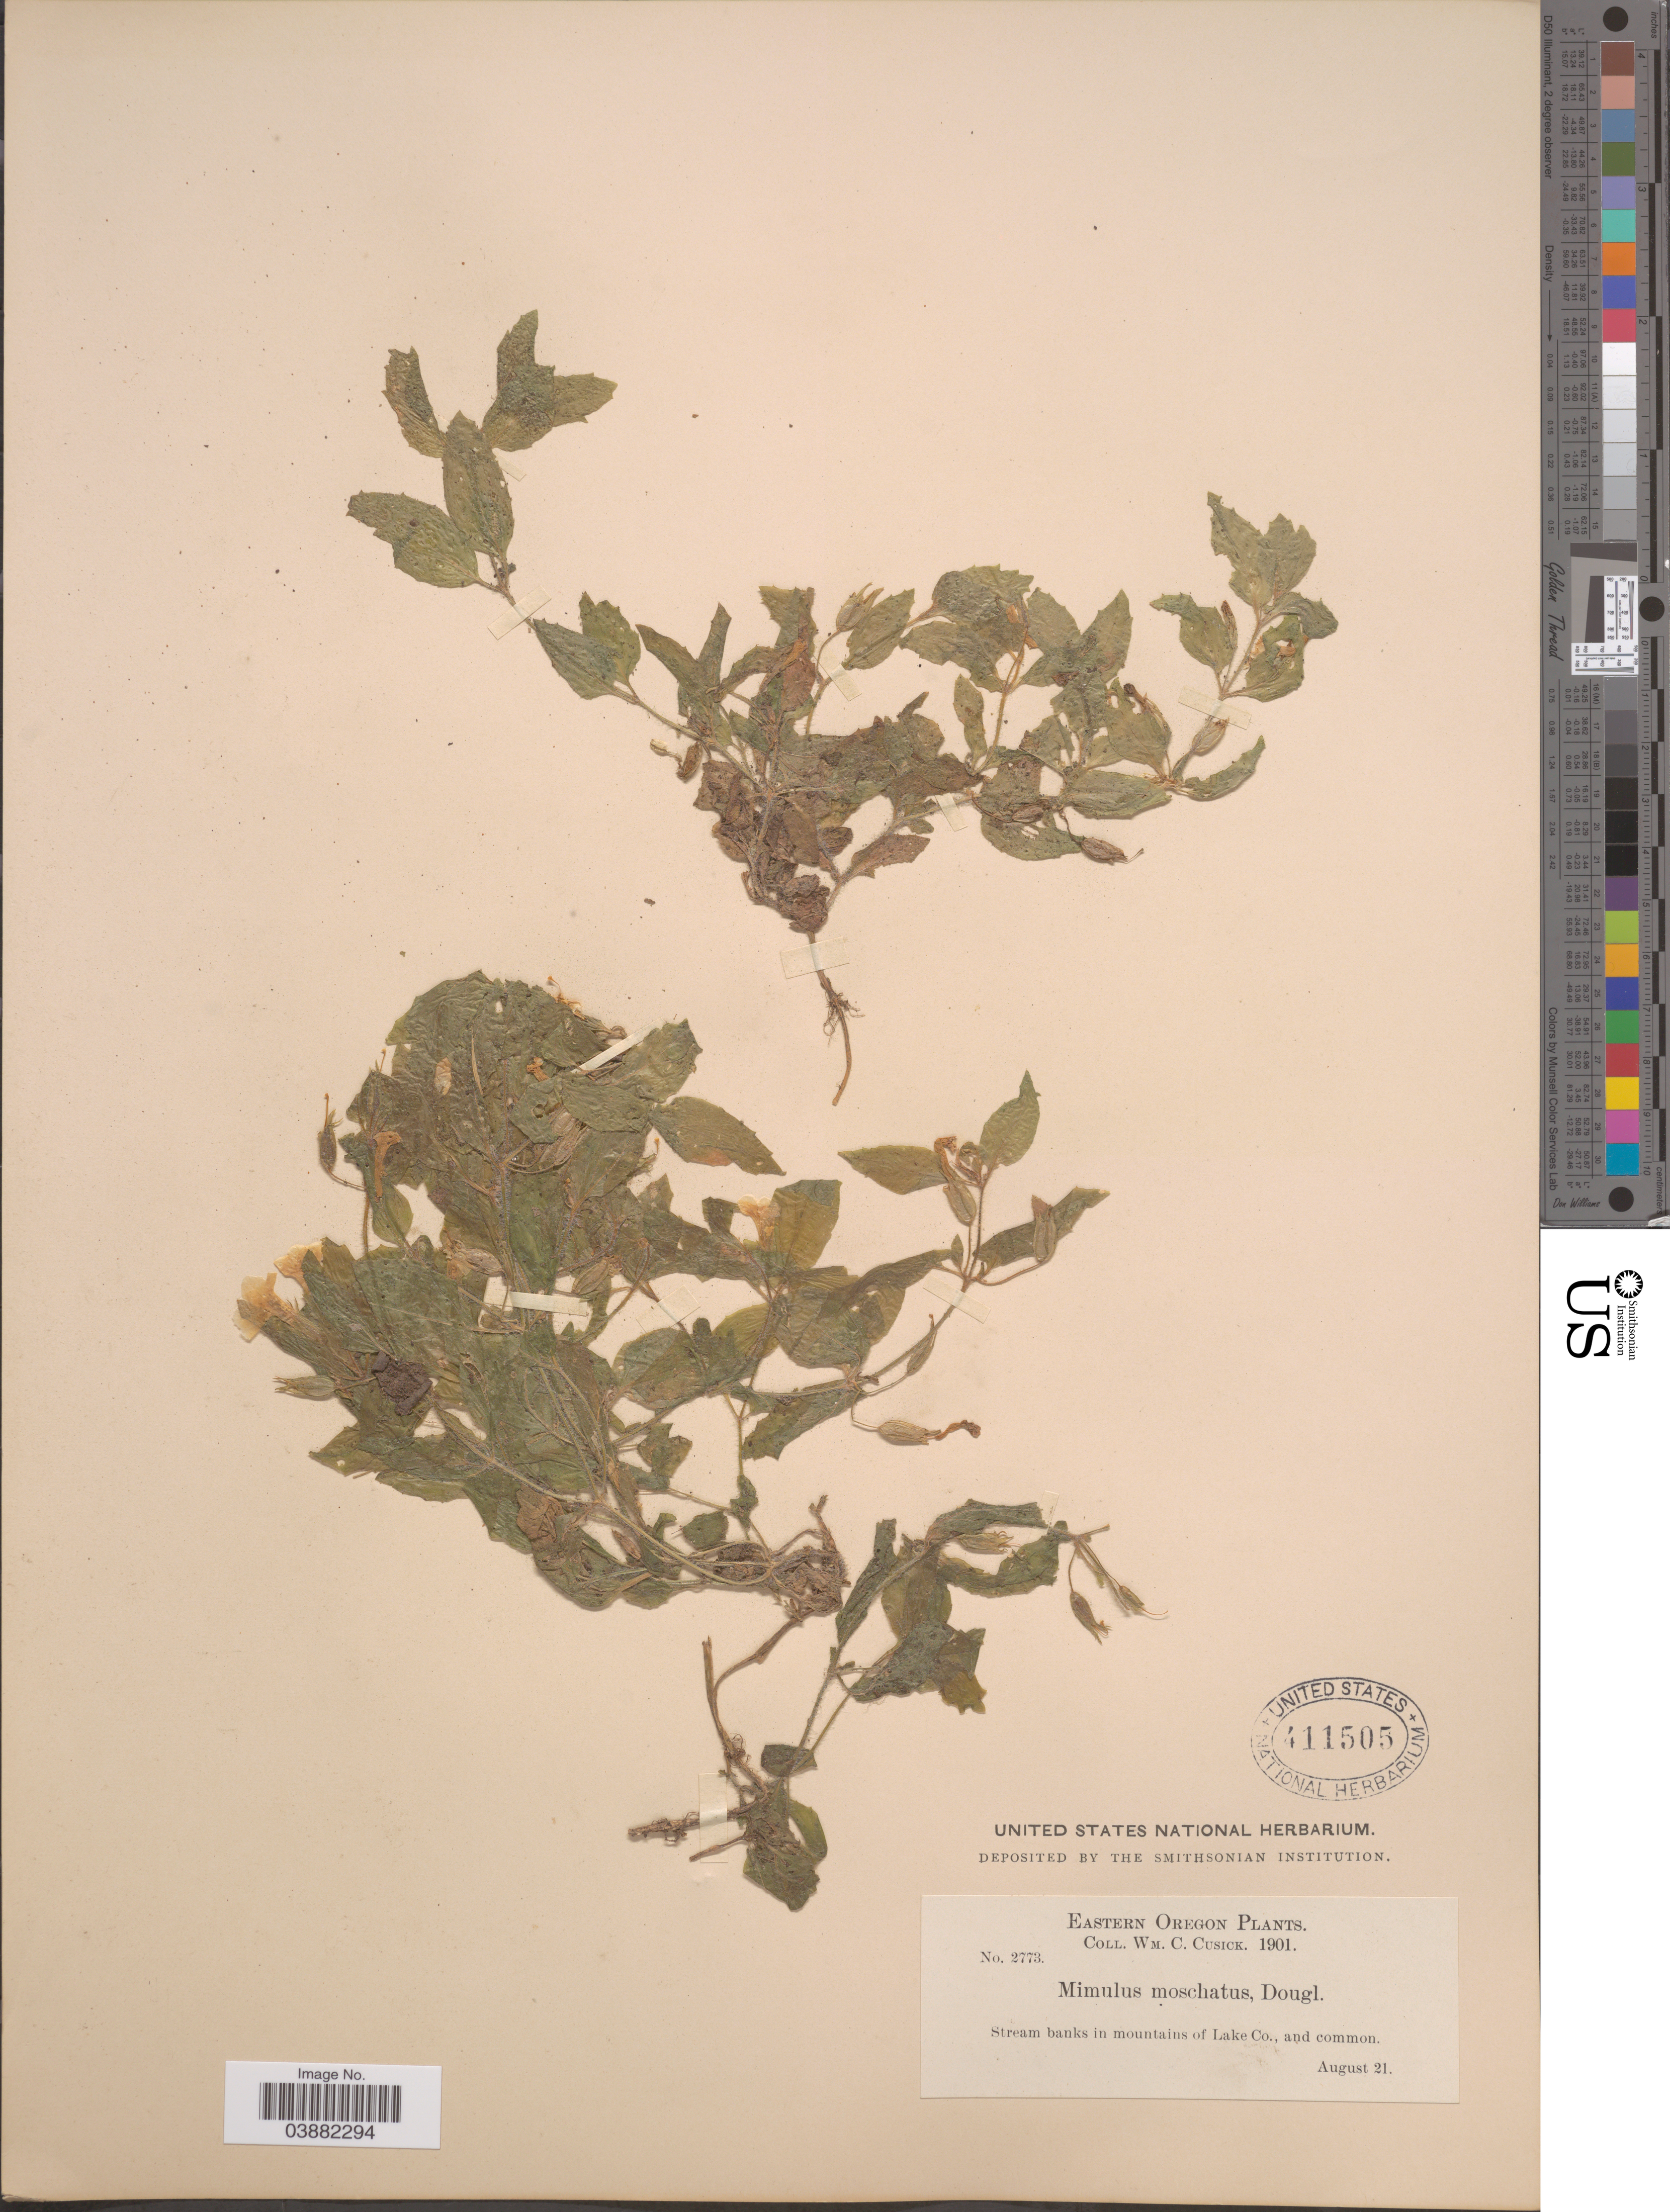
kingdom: Plantae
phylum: Tracheophyta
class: Magnoliopsida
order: Lamiales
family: Phrymaceae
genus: Mimulus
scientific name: Mimulus moschatus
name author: Douglas ex Lindl.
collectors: W. C. Cusick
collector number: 2773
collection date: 1901-08-21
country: United States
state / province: Oregon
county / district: Lake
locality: Eastern Oregon. In mountains of Lake Co.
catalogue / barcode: US 411505